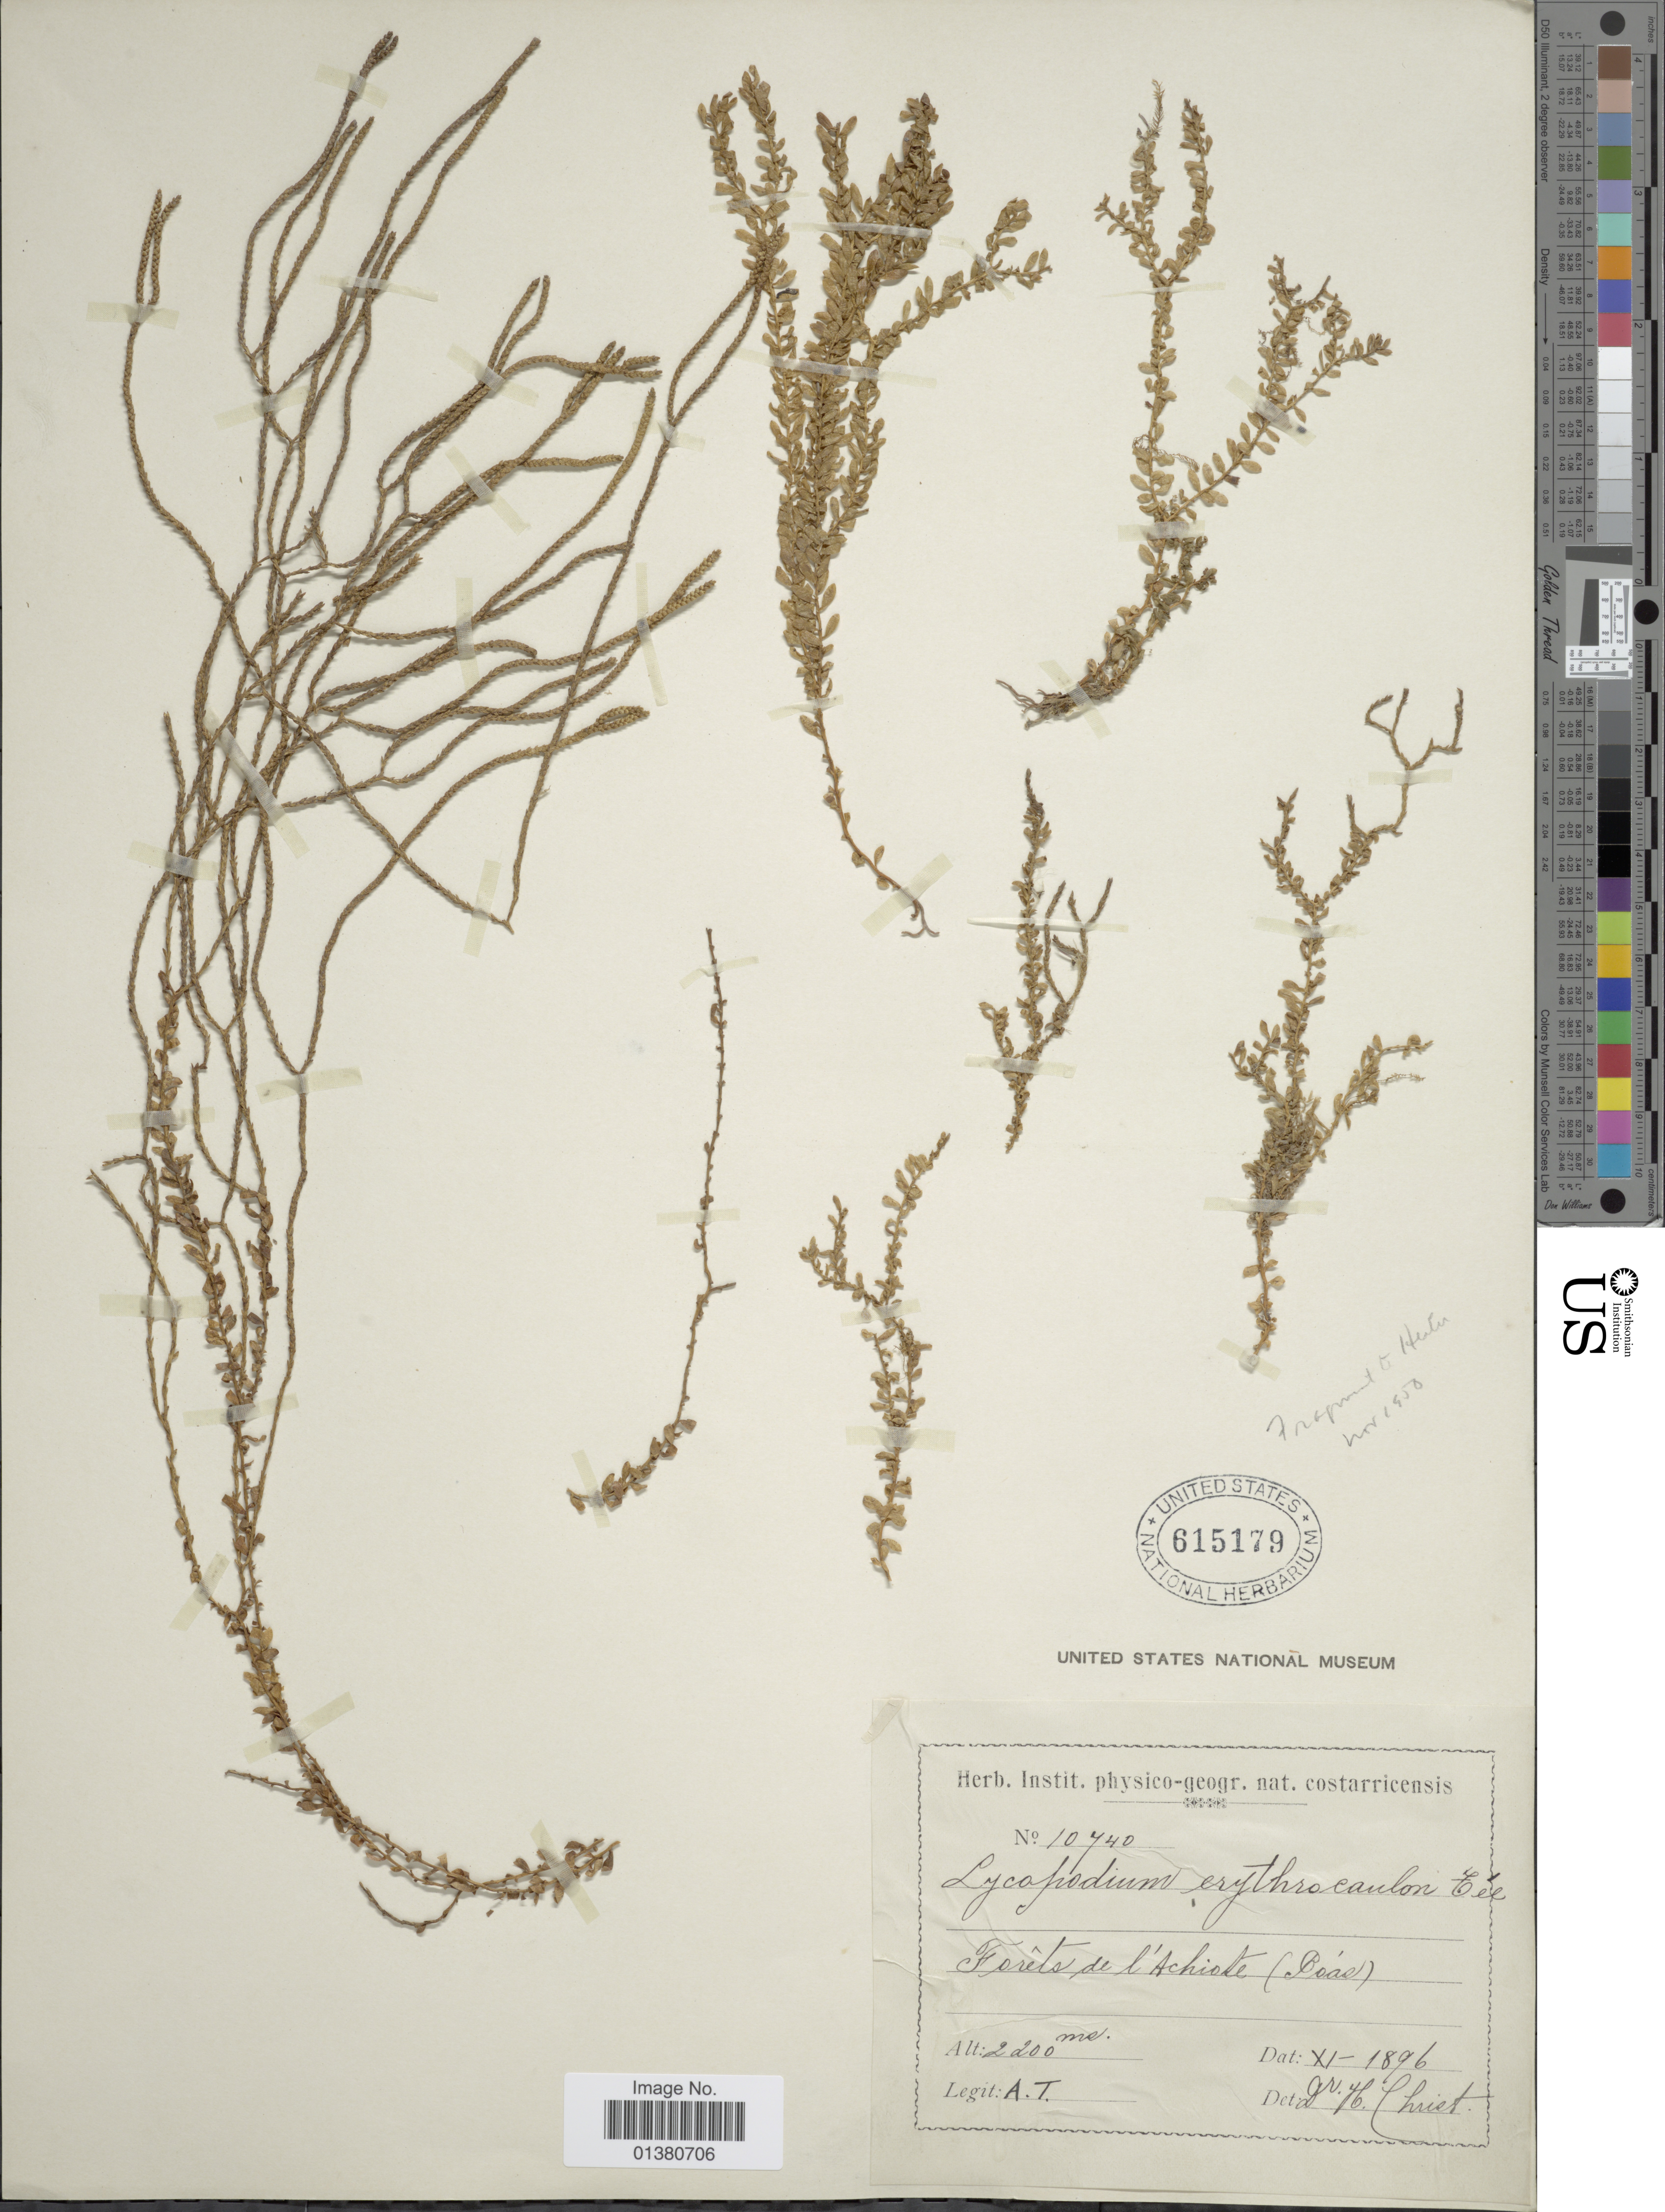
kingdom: Plantae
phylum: Tracheophyta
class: Lycopodiopsida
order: Lycopodiales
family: Lycopodiaceae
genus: Phlegmariurus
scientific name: Phlegmariurus cuneifolius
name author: (Hieron.) B. Øllg.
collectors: A. Tonduz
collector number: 10740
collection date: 1896-11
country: Costa Rica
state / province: Alajuela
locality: Forêts de l'Achiote (Poas)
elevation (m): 2200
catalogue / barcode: US 615179